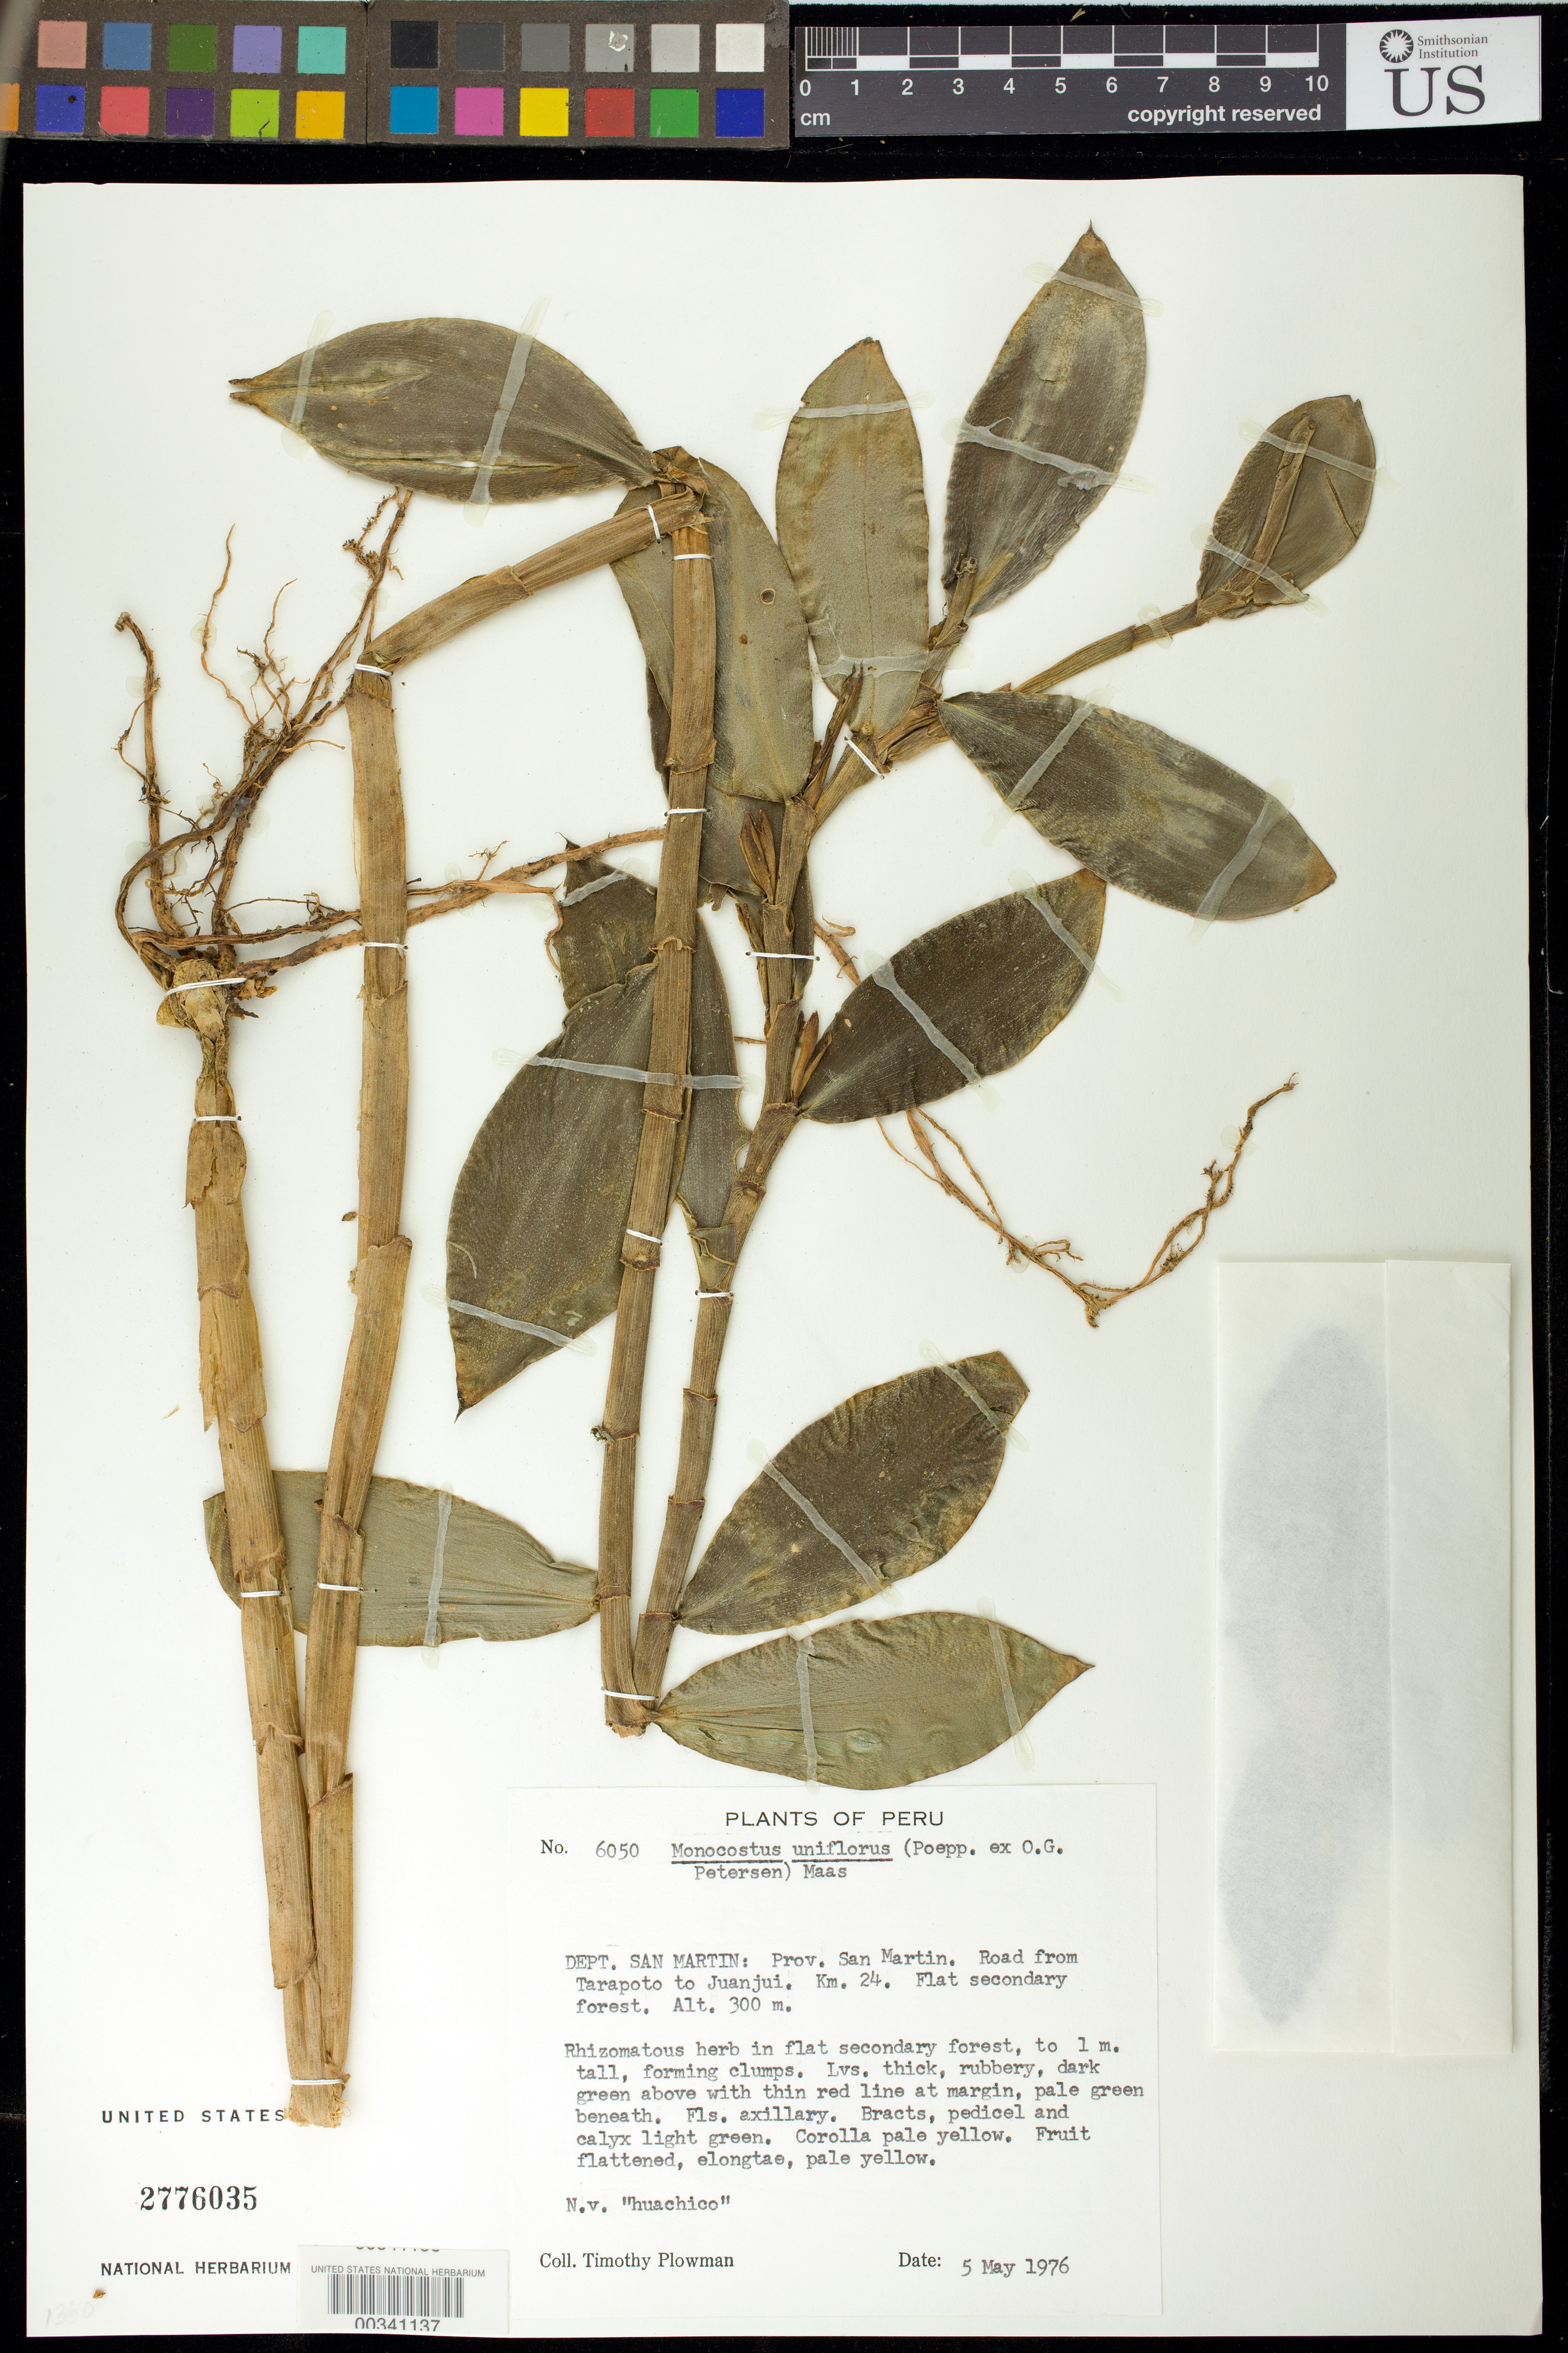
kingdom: Plantae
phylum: Tracheophyta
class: Liliopsida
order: Zingiberales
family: Costaceae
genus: Monocostus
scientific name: Monocostus uniflorus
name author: (Poepp. ex Petersen) Maas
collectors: T. Plowman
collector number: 6050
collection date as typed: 05 May 1976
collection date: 1976-05-05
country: Peru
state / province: San Martín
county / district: San Martín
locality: Road from tarapoto to juanjui, km 24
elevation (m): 300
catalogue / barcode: US 2776035